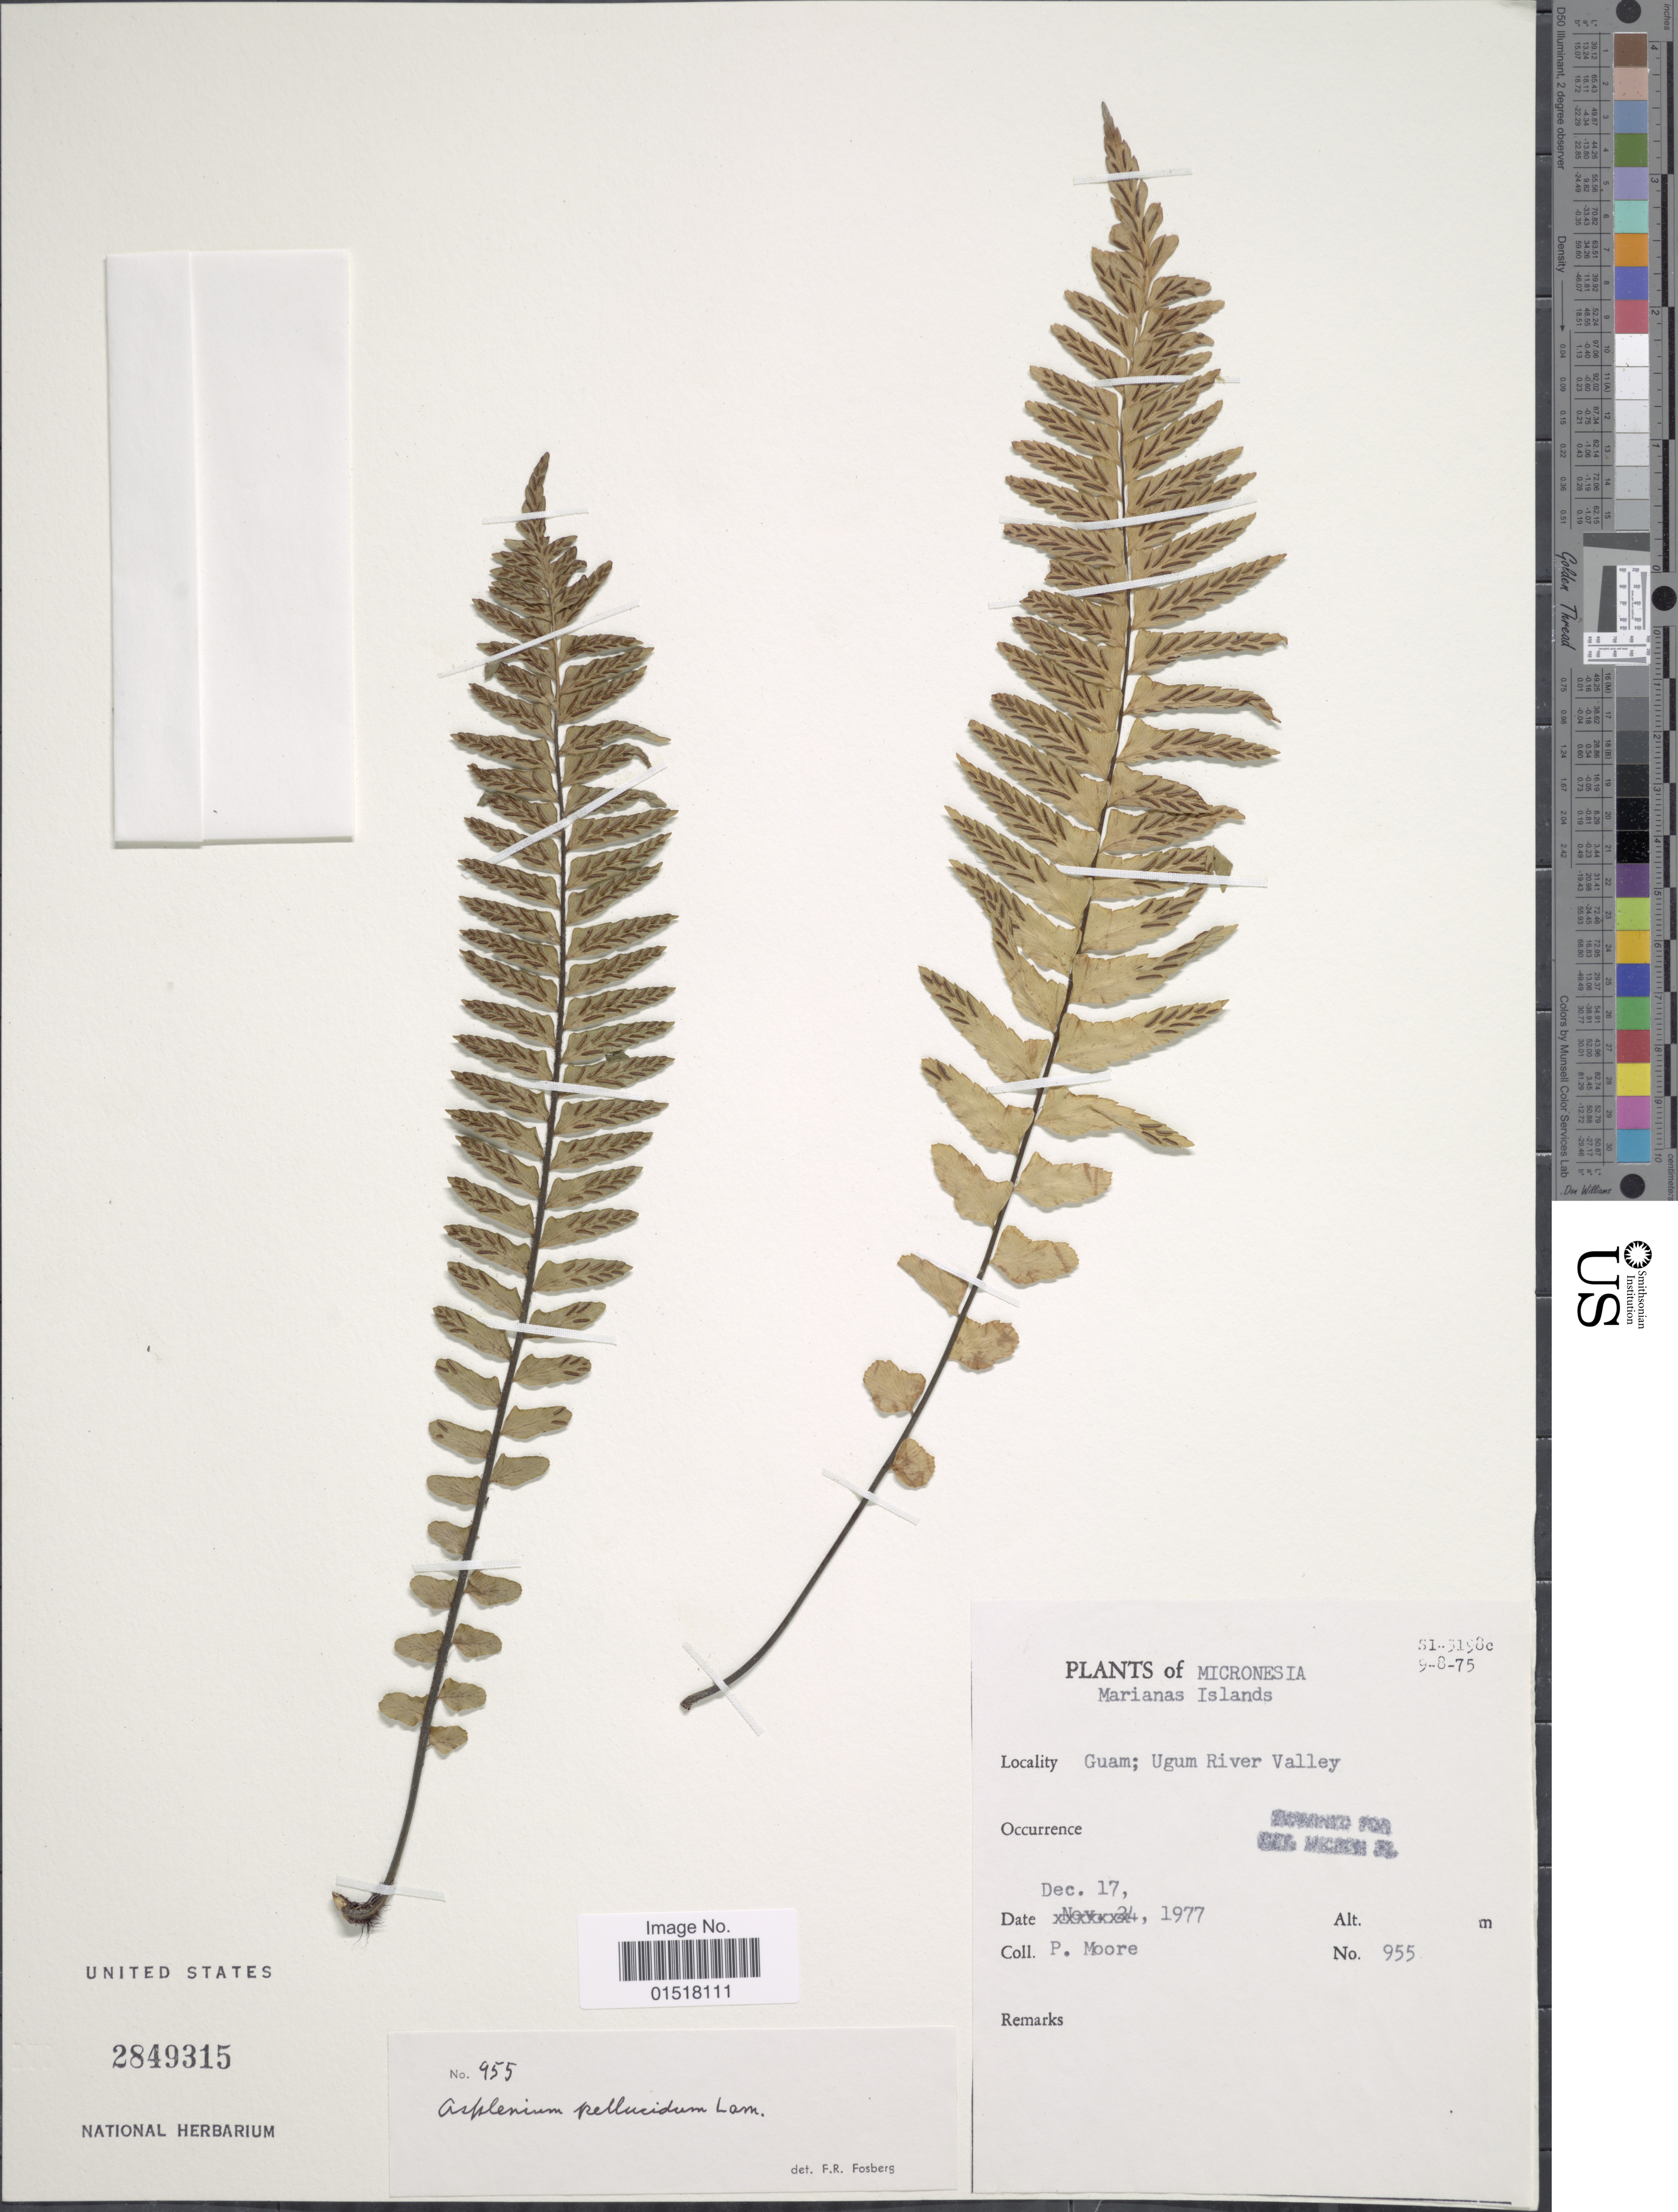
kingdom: Plantae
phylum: Tracheophyta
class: Polypodiopsida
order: Polypodiales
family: Aspleniaceae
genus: Asplenium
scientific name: Asplenium pellucidum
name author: Lam.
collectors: P. Moore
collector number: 955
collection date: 1977-12-17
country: Guam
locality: Micronesia. Marianas Islands. Guam; Ugum River Valley.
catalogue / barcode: US 2849315